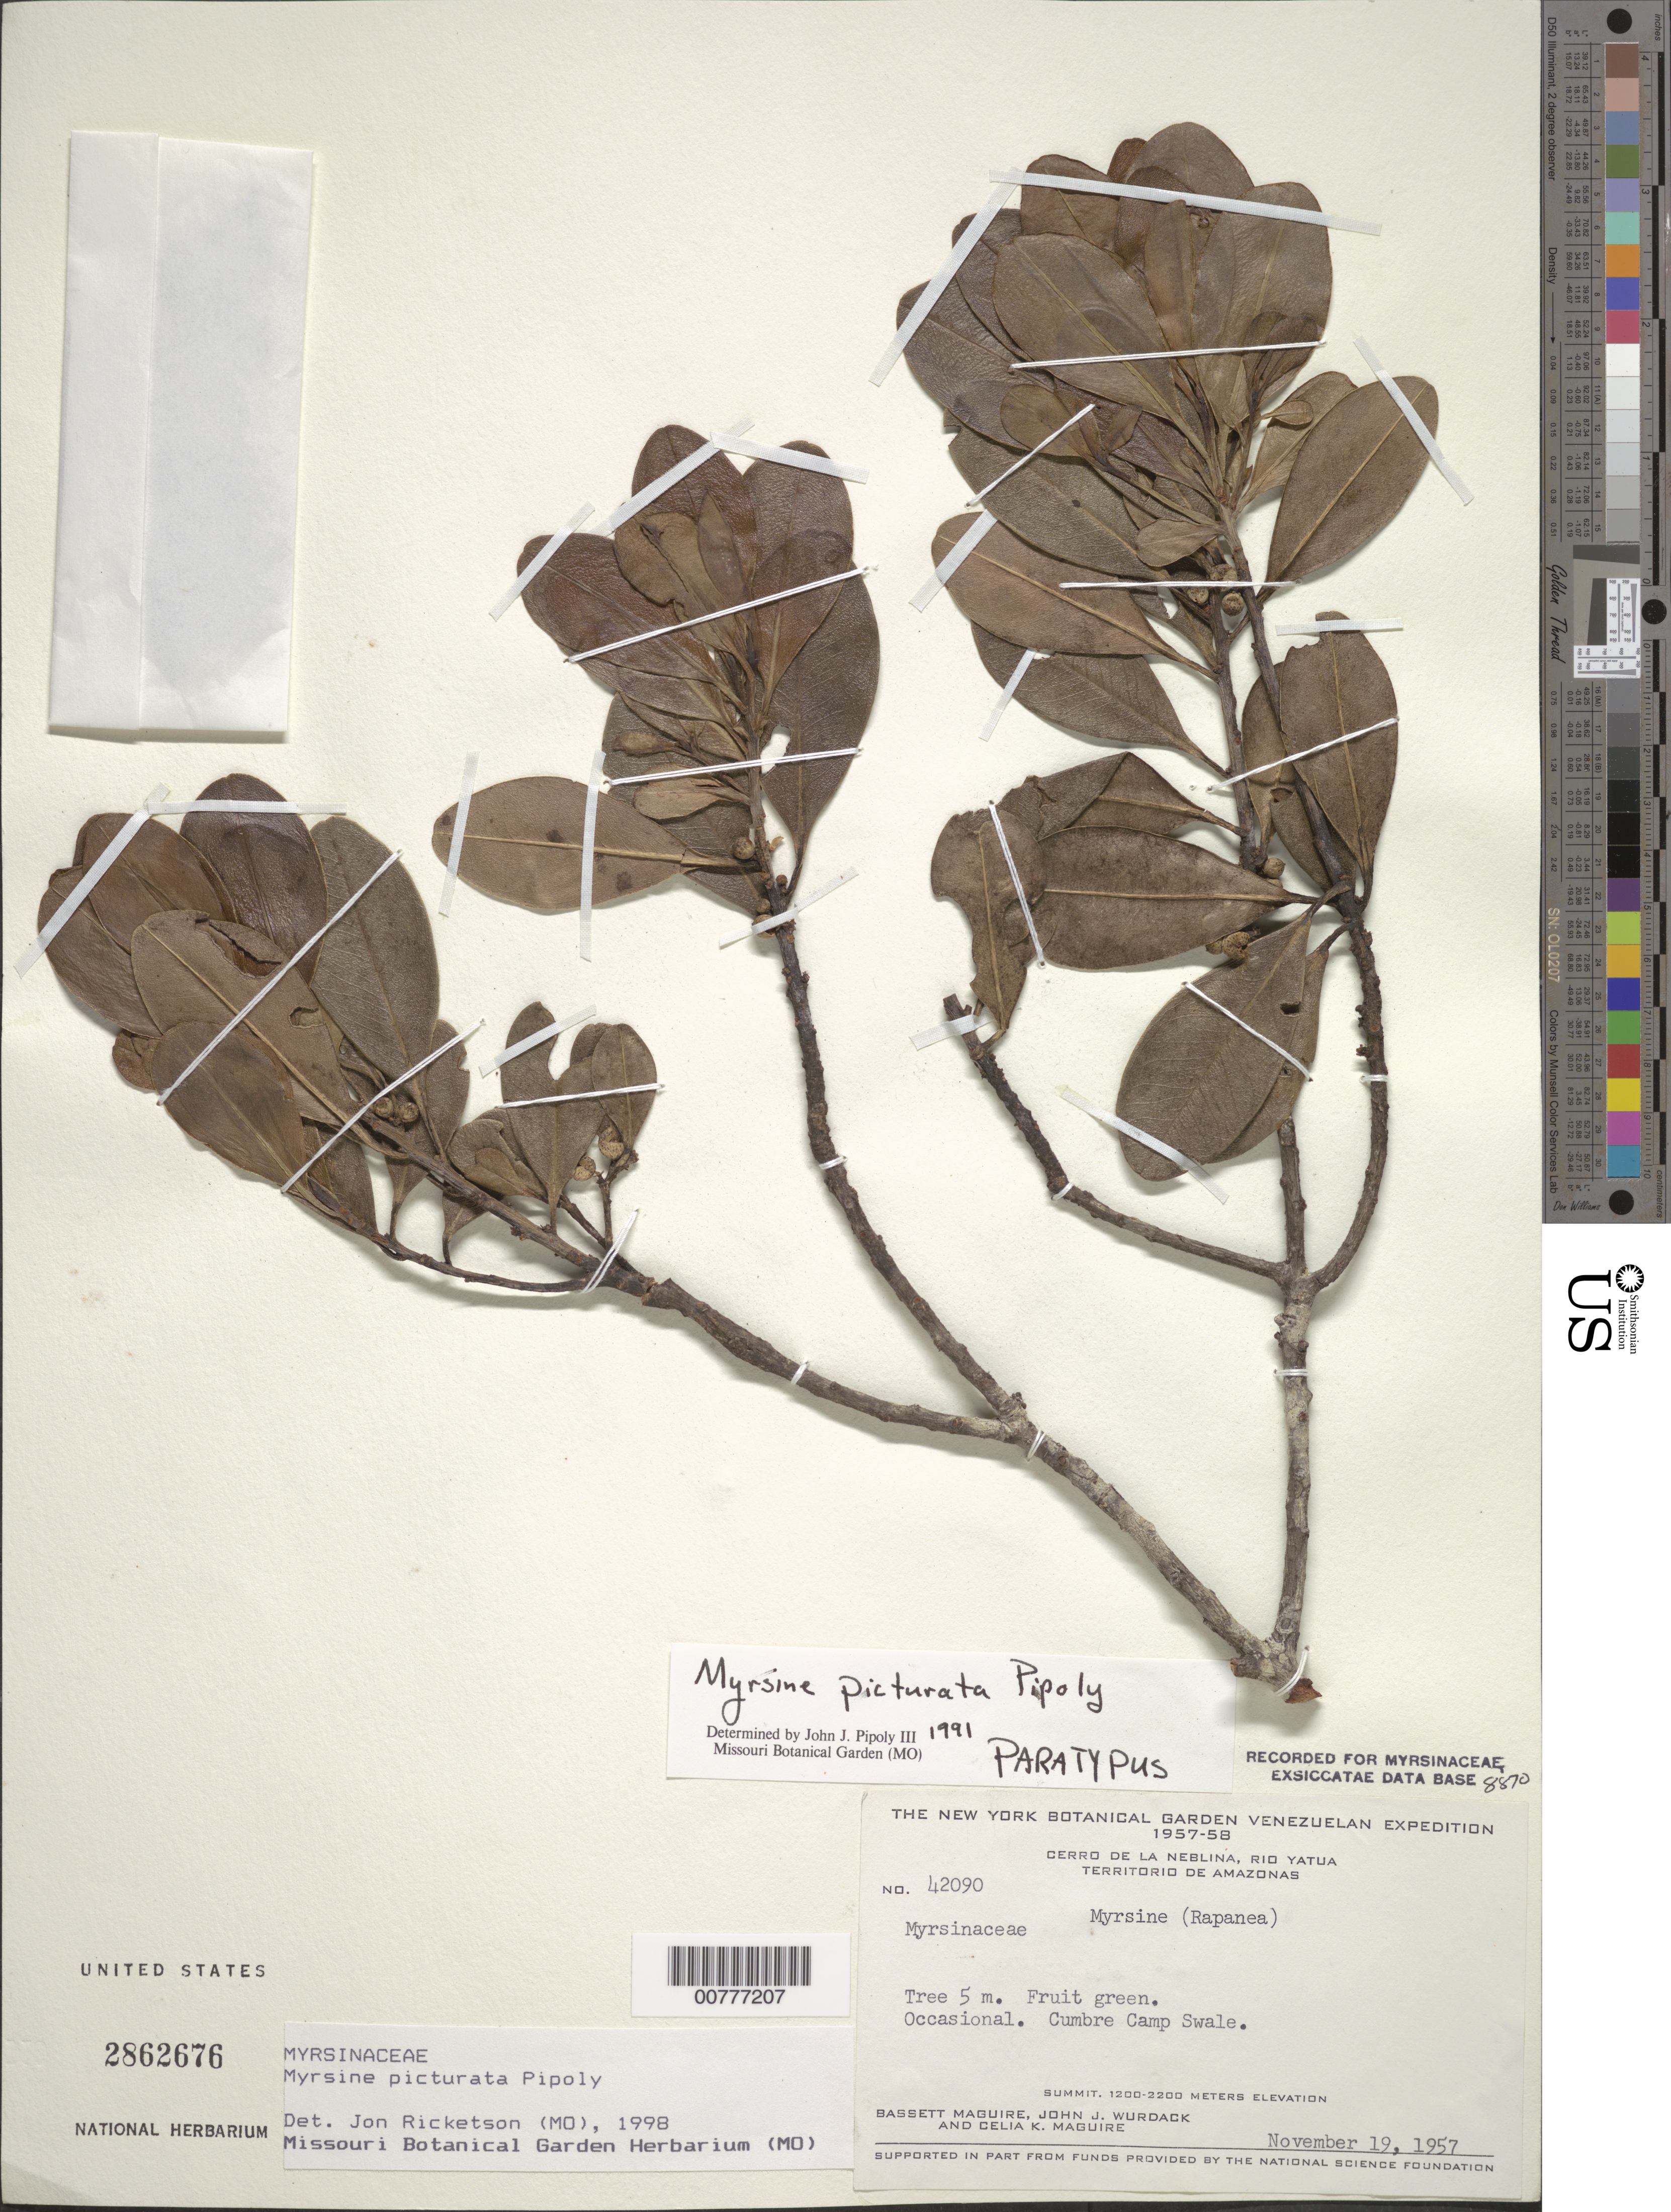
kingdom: Plantae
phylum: Tracheophyta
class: Magnoliopsida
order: Ericales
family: Primulaceae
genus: Myrsine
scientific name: Myrsine picturata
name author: Pipoly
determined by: Ricketson, Jon M., (MO), Missouri Botanical Garden (UNITED STATES)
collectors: B. Maguire, J. J. Wurdack & C. K. Maguire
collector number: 42090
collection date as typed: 19-Nov-57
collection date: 1957-11-19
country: Venezuela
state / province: Amazonas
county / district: Río Negro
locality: Cerro de la Neblina, Río Yatua, Cumbre Camp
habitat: In swale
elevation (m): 1750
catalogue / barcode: US 2862676